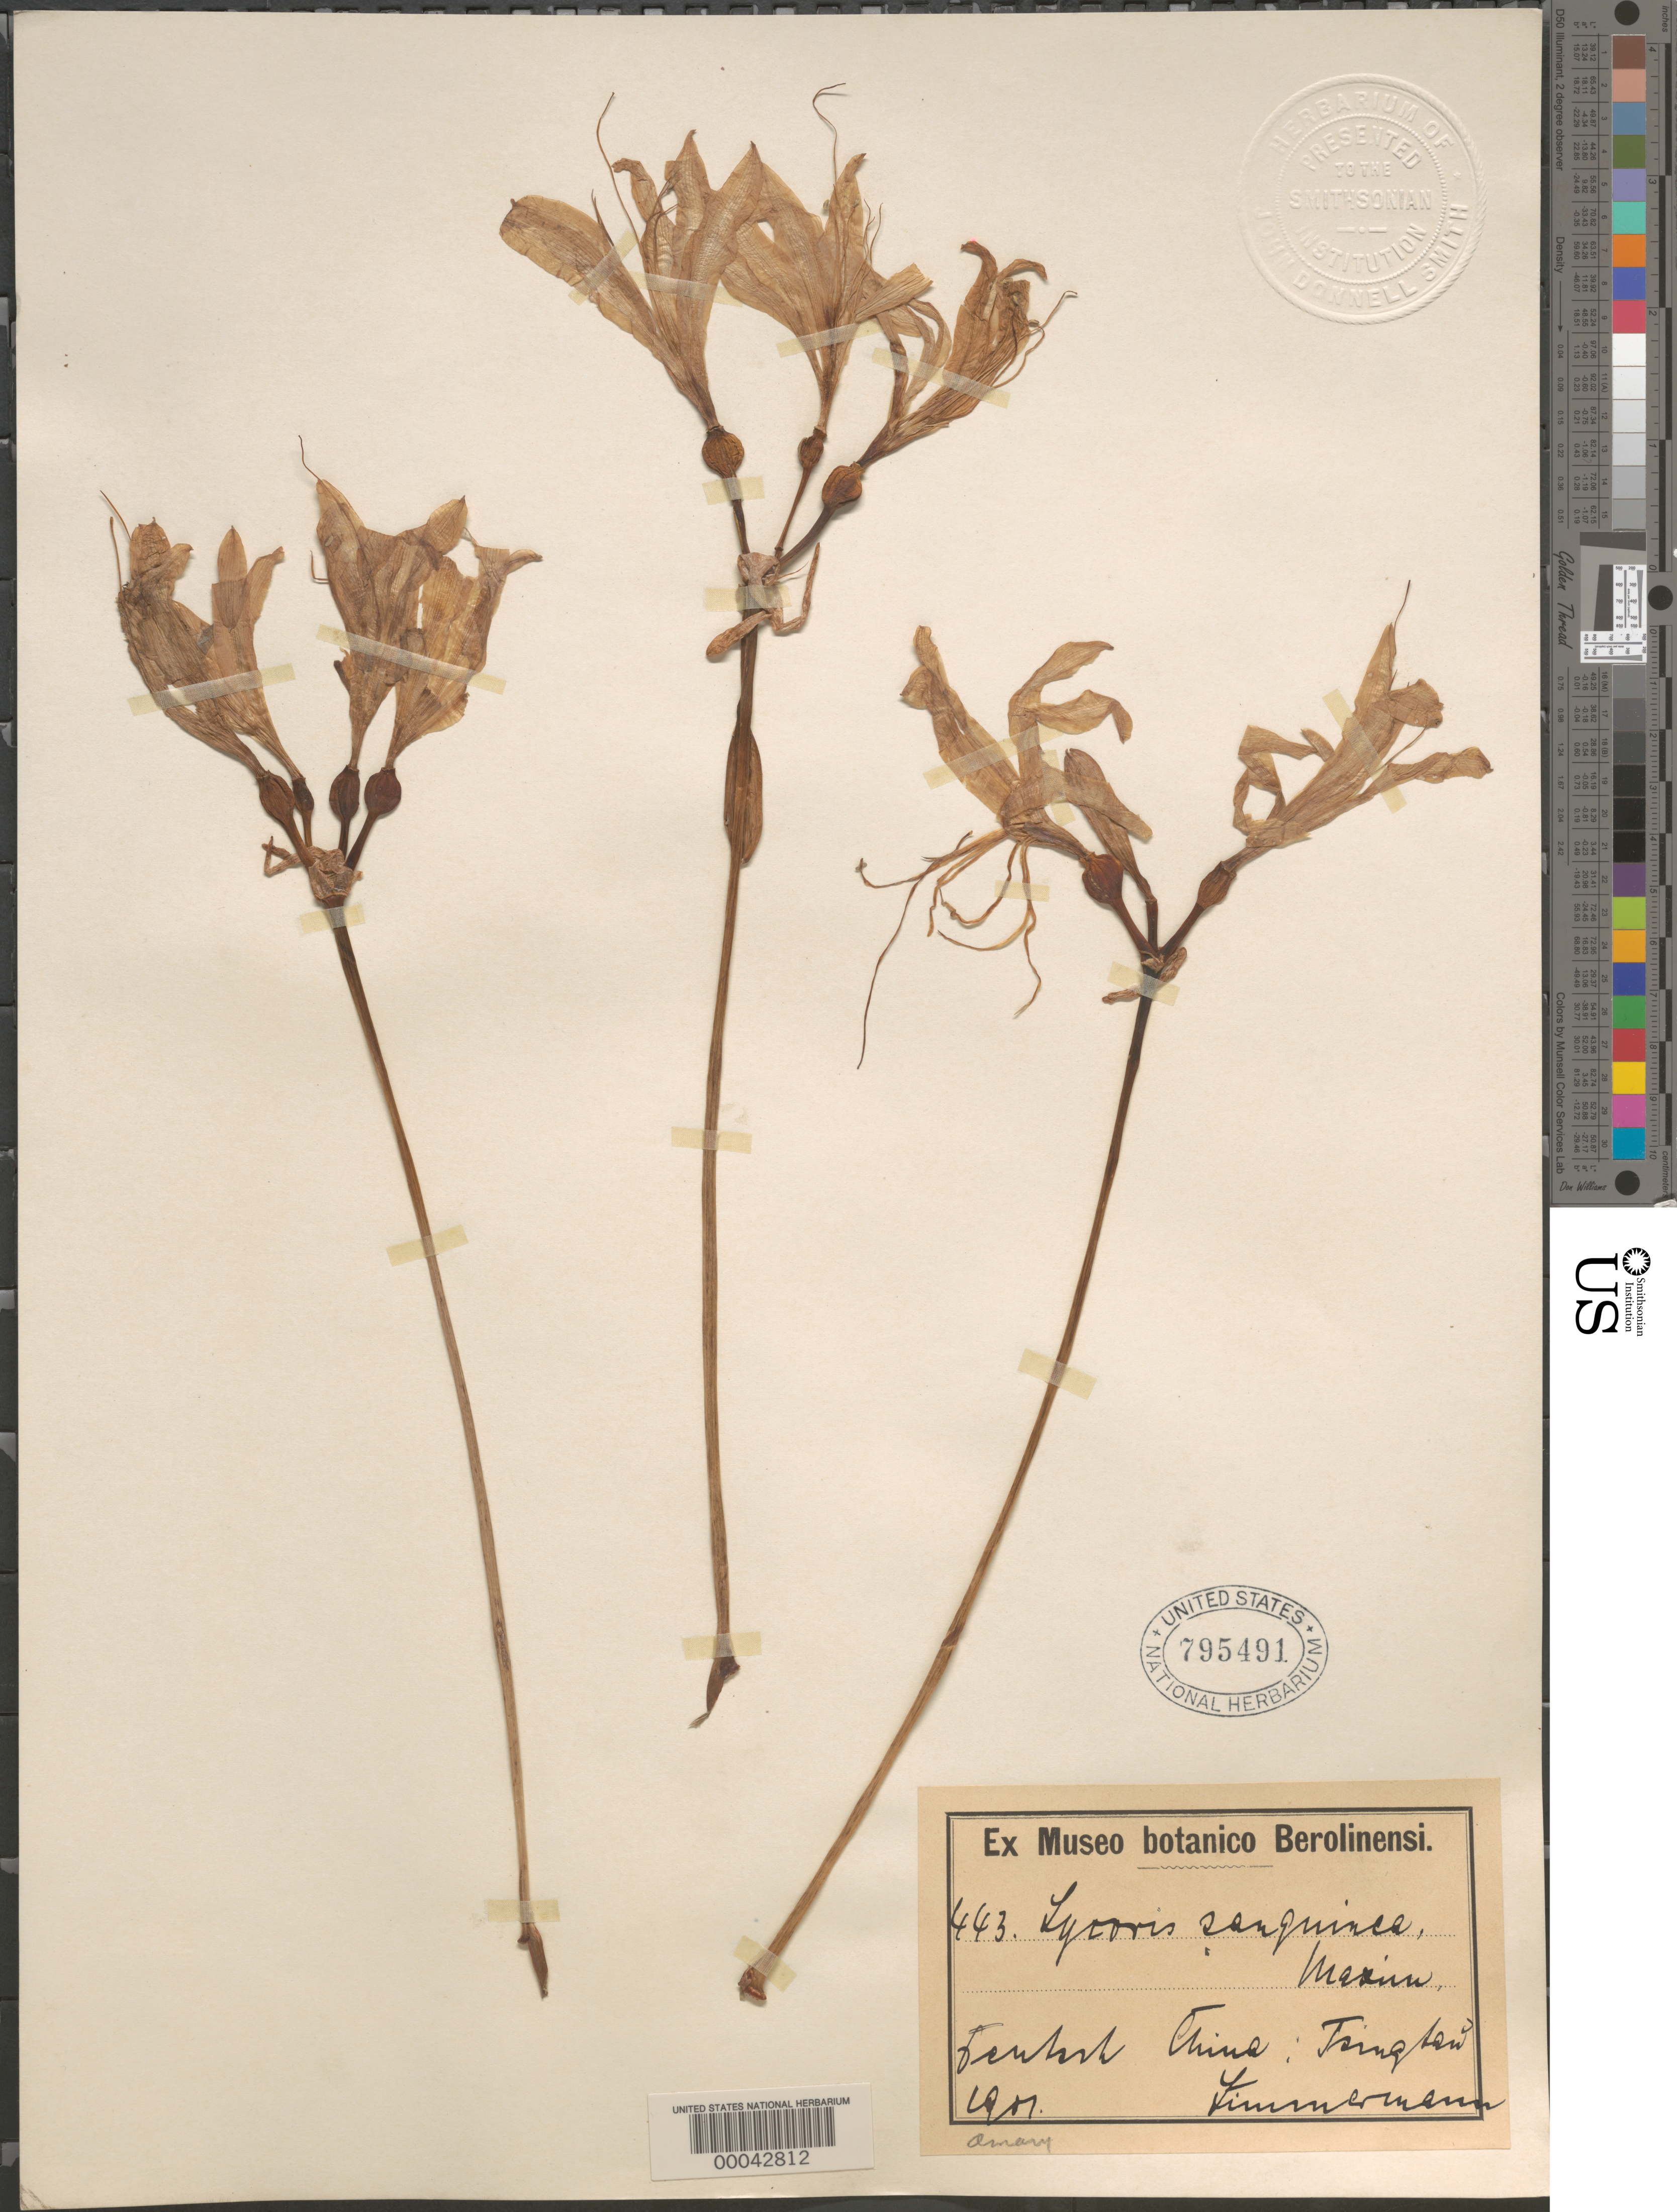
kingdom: Plantae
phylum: Tracheophyta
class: Liliopsida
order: Asparagales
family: Amaryllidaceae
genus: Lycoris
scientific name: Lycoris sanguinea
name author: Maxim.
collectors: -. Zimmermann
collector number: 443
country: China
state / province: Qinghai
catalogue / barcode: US 795491